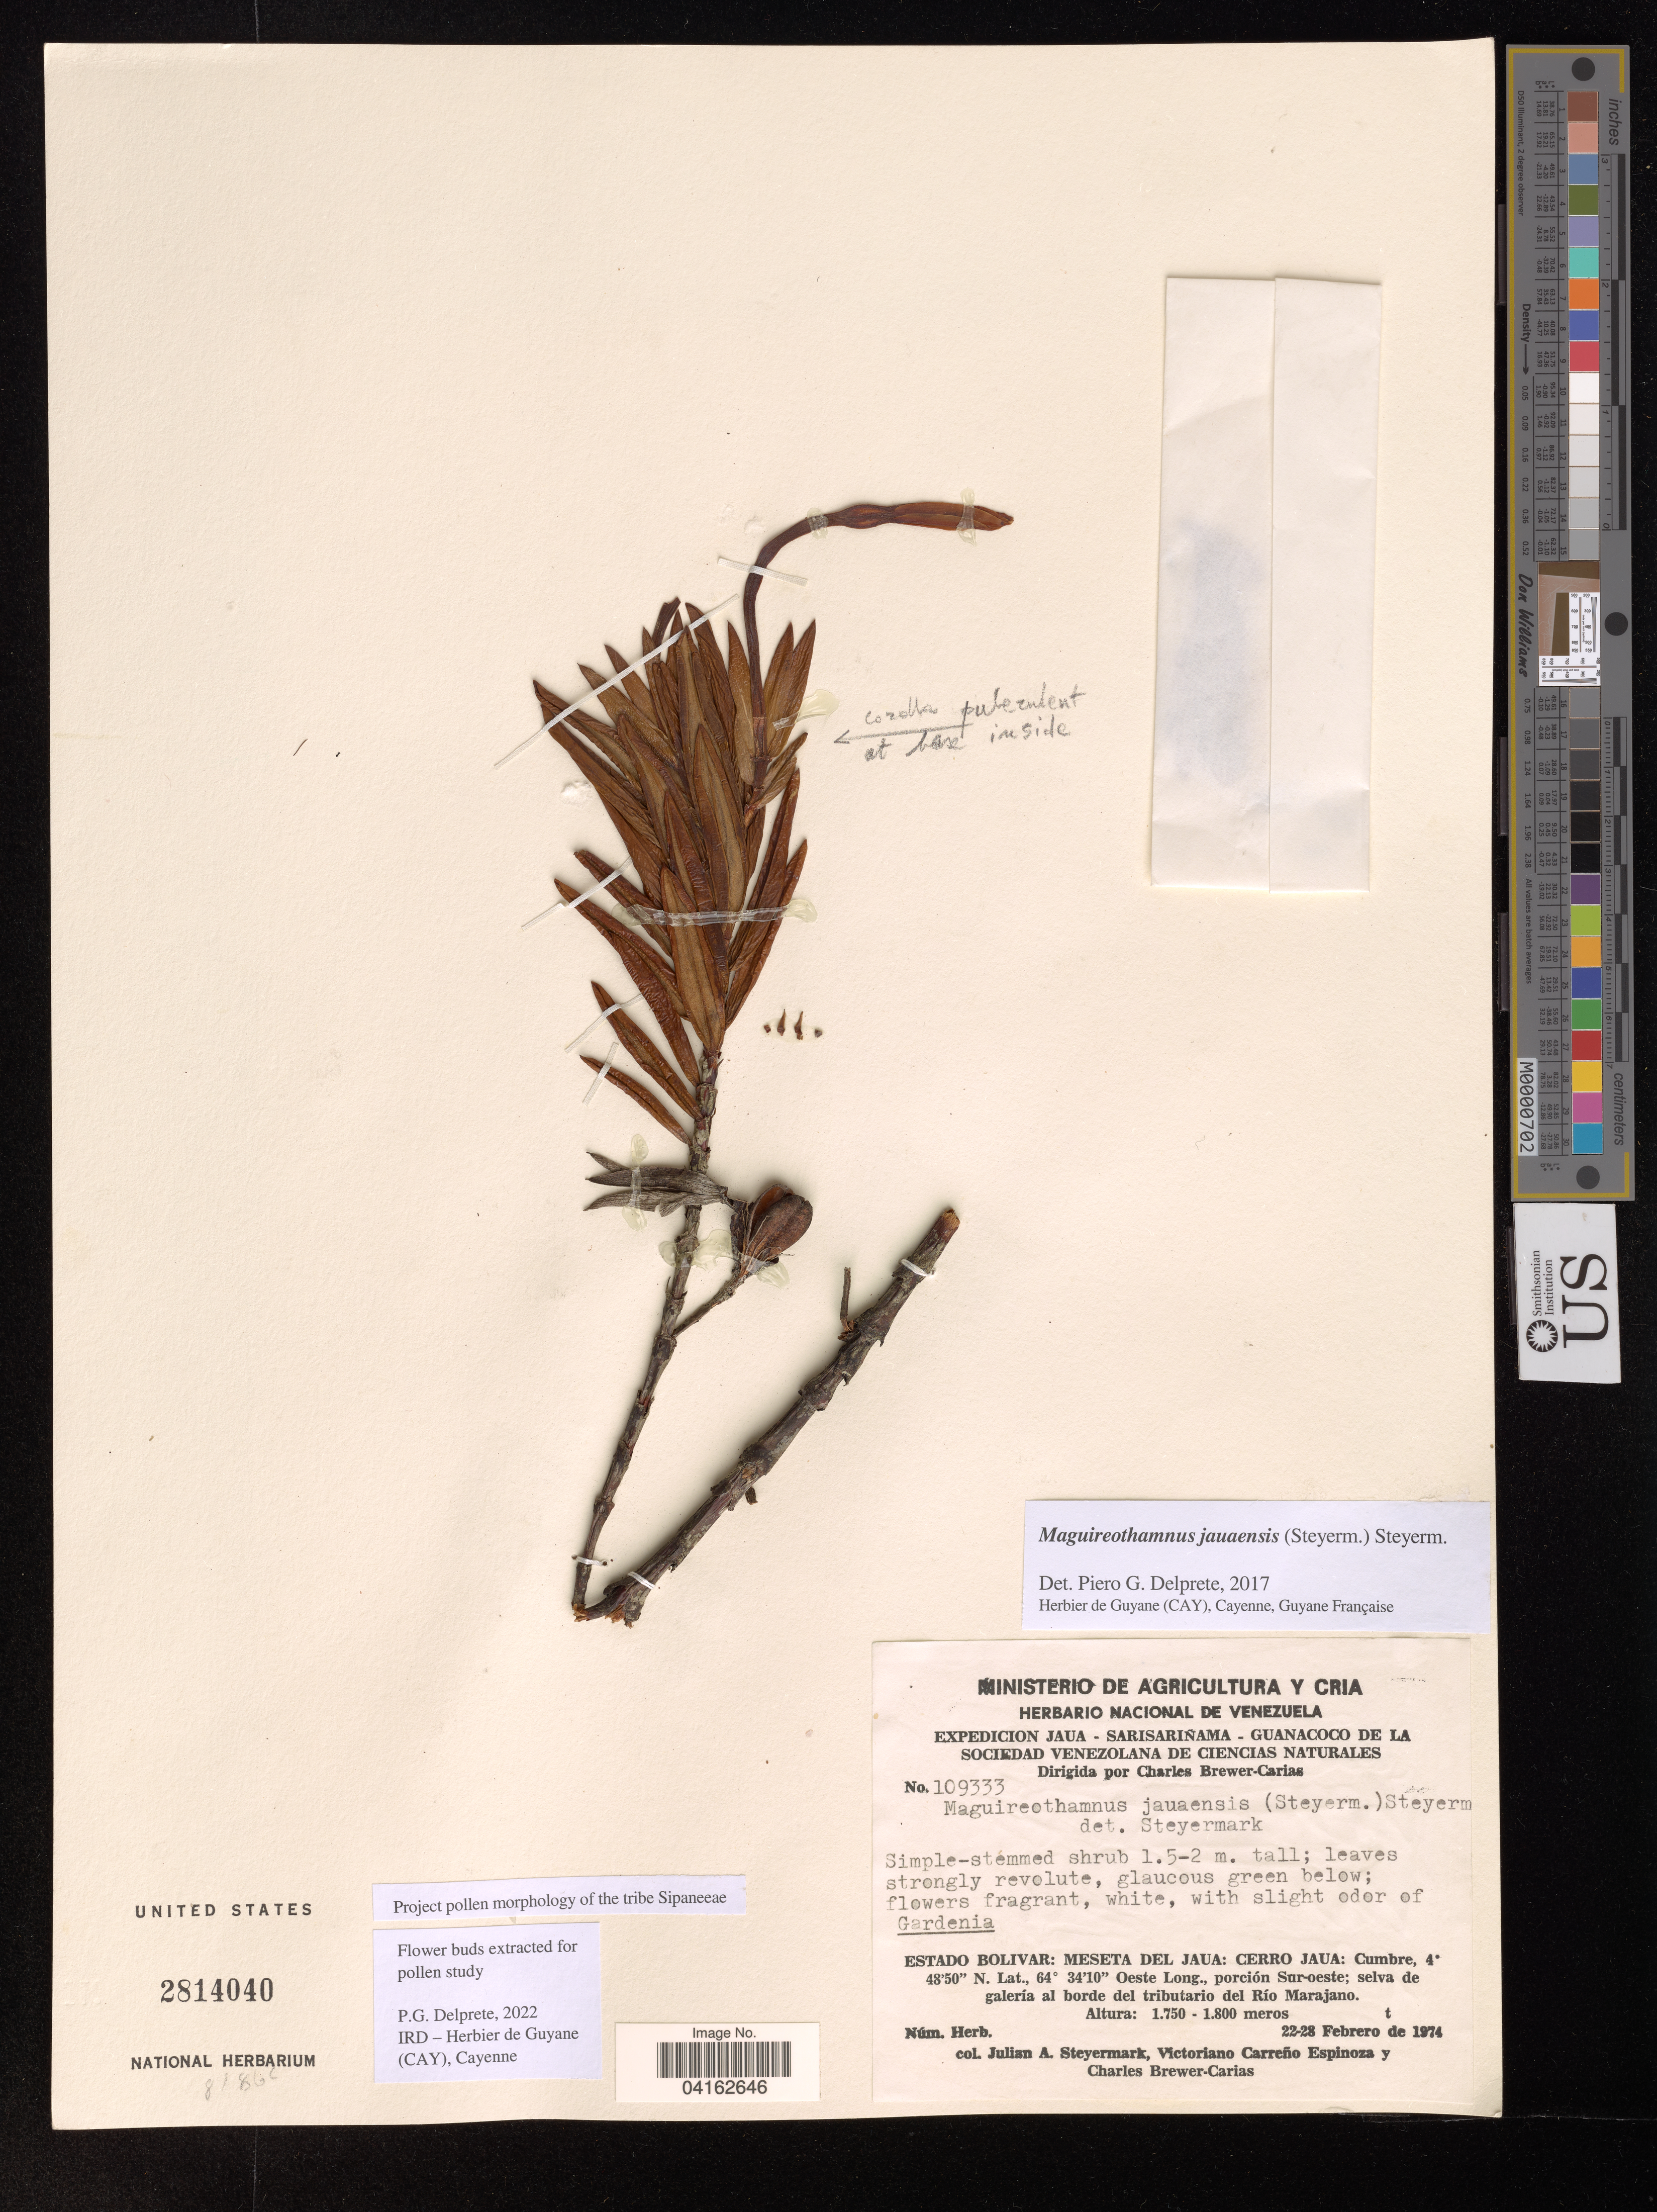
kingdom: Plantae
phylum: Tracheophyta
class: Magnoliopsida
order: Gentianales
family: Rubiaceae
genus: Maguireothamnus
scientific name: Maguireothamnus jauaensis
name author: (Steyerm.) Steyerm.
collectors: J. Steyermark, V. Carreño Espinoza & C. Brewer-Carias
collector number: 109333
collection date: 1974-02-22/1974-02-28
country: Venezuela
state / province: Bolivar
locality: Meseta del Jaua: Cerro Jaua: Cumbre, porción Sur-oeste; selva de galería al borde del tributario del Río Marajano.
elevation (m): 1750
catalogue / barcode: US 2814040